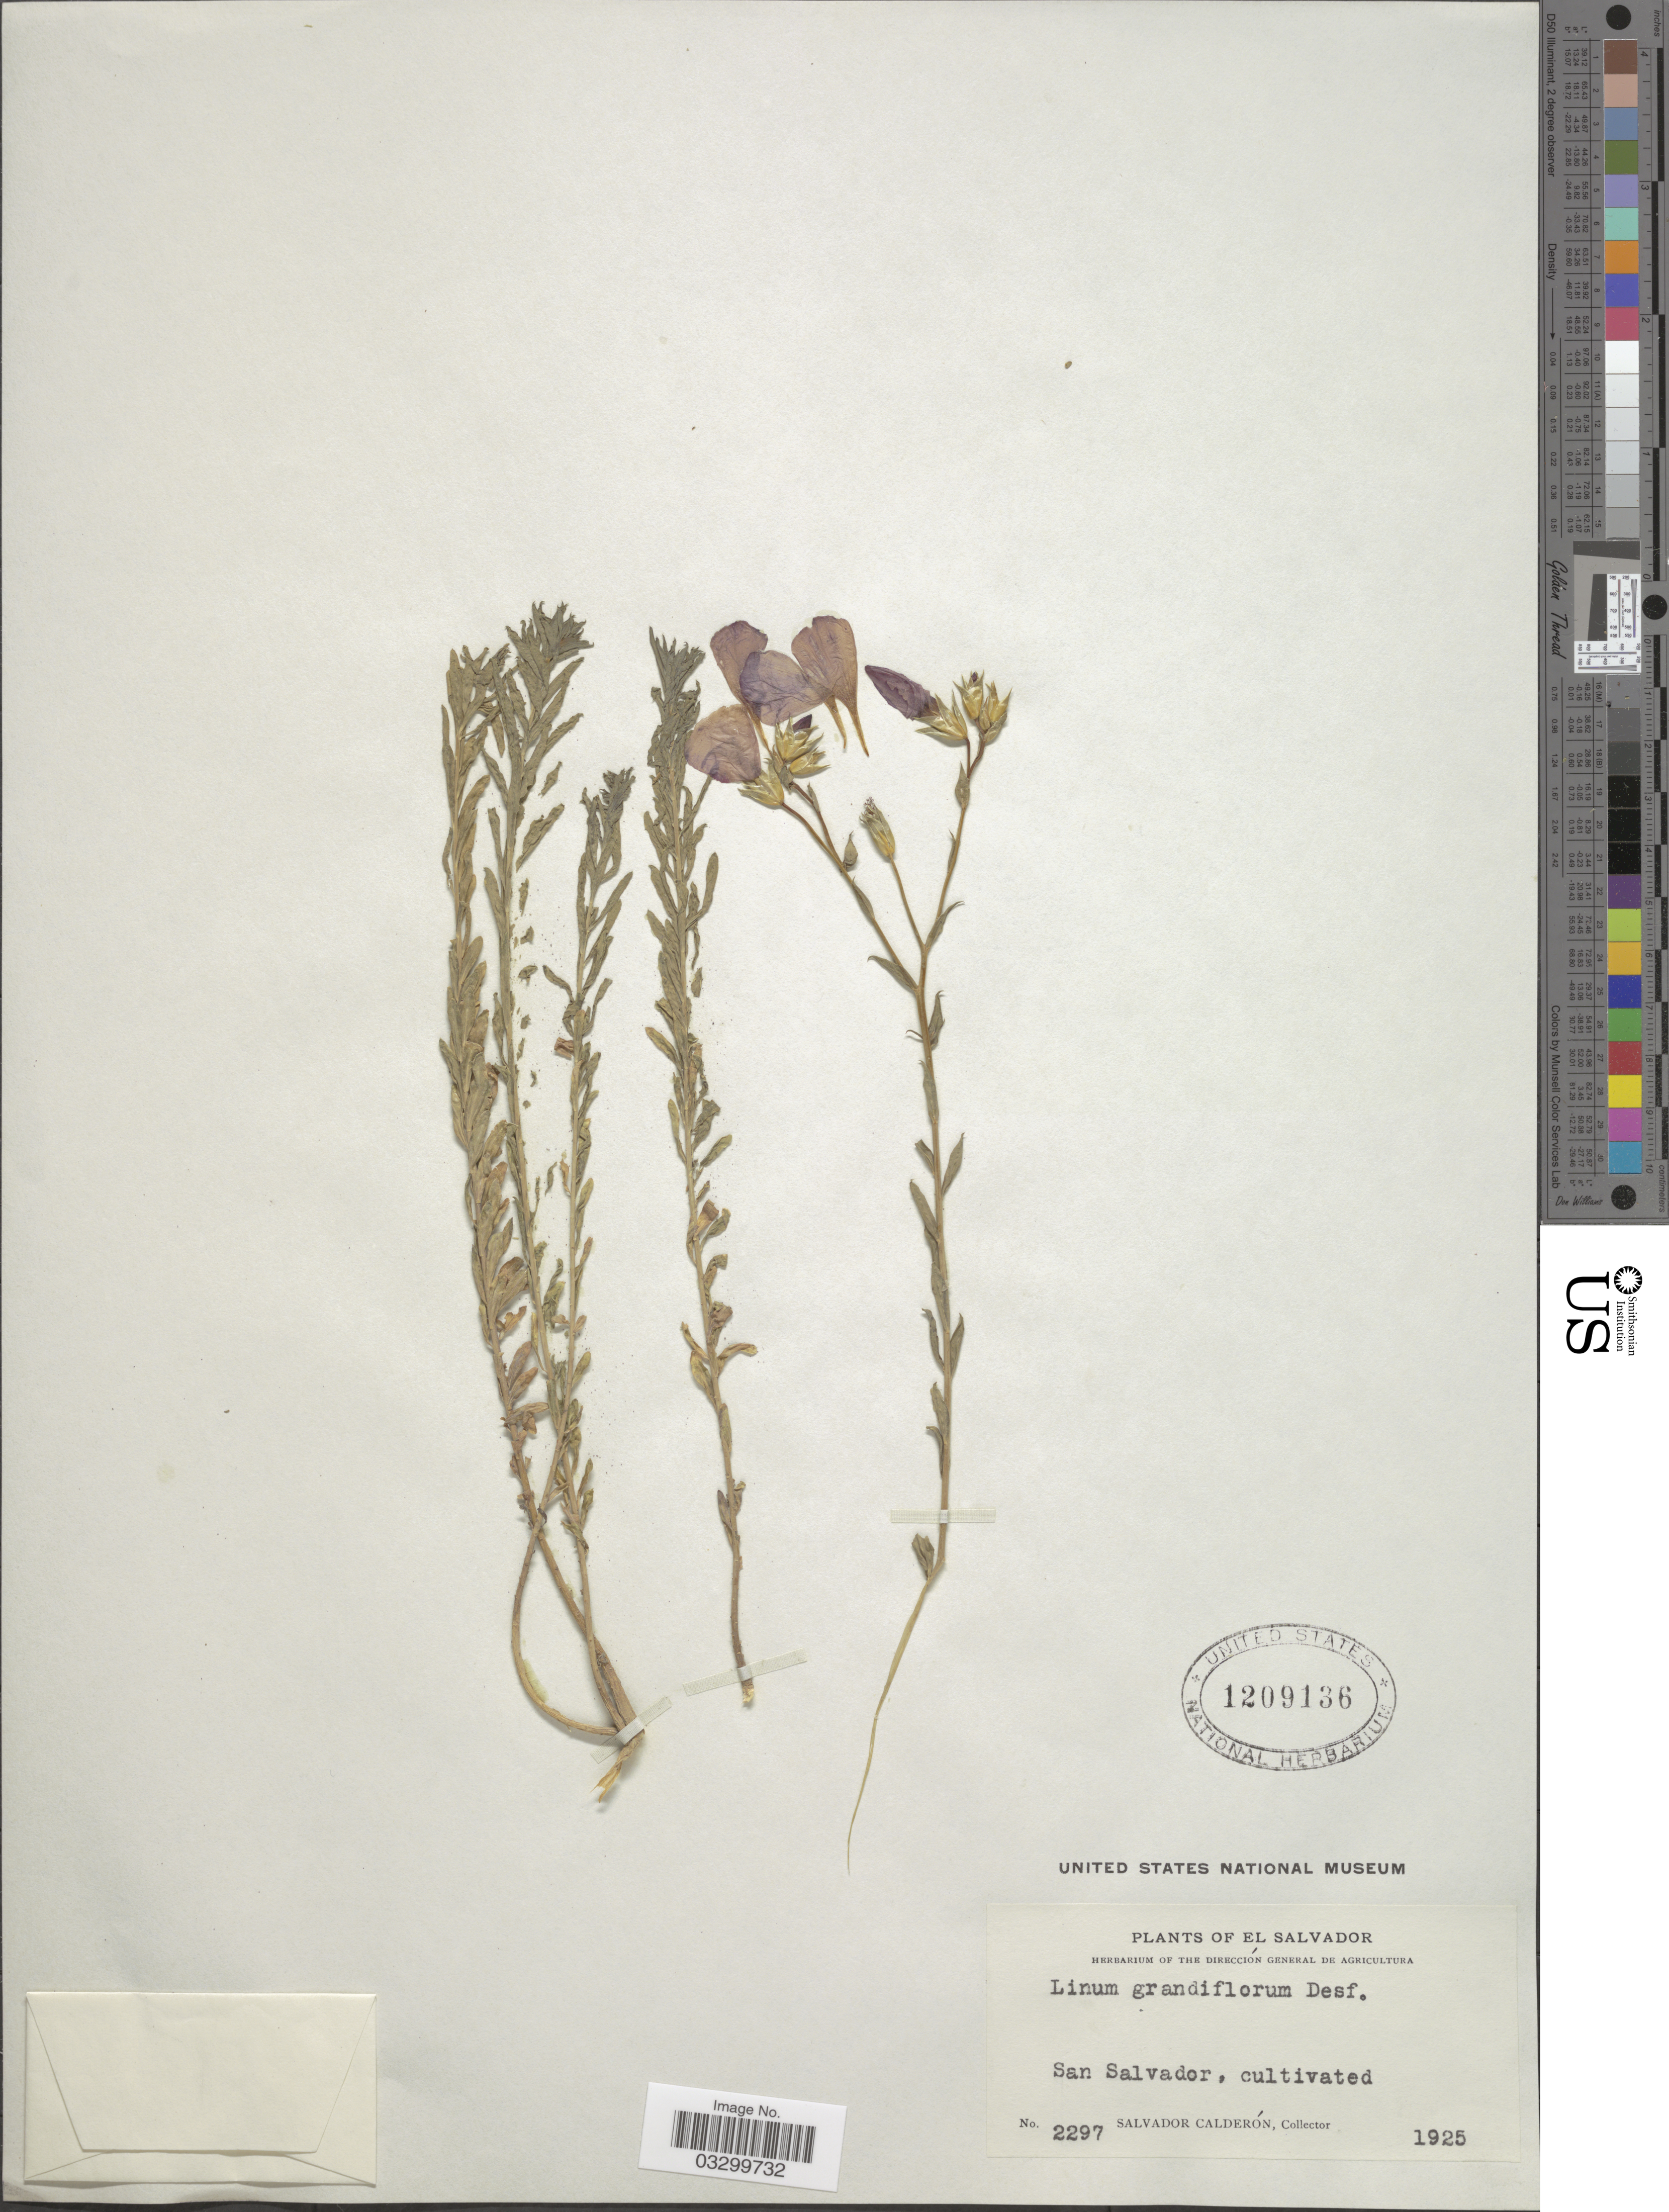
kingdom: Plantae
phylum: Tracheophyta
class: Magnoliopsida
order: Malpighiales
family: Linaceae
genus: Linum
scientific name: Linum grandiflorum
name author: Desf.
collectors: S. Calderón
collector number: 2297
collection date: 1925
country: El Salvador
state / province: San Salvador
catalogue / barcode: US 1209136